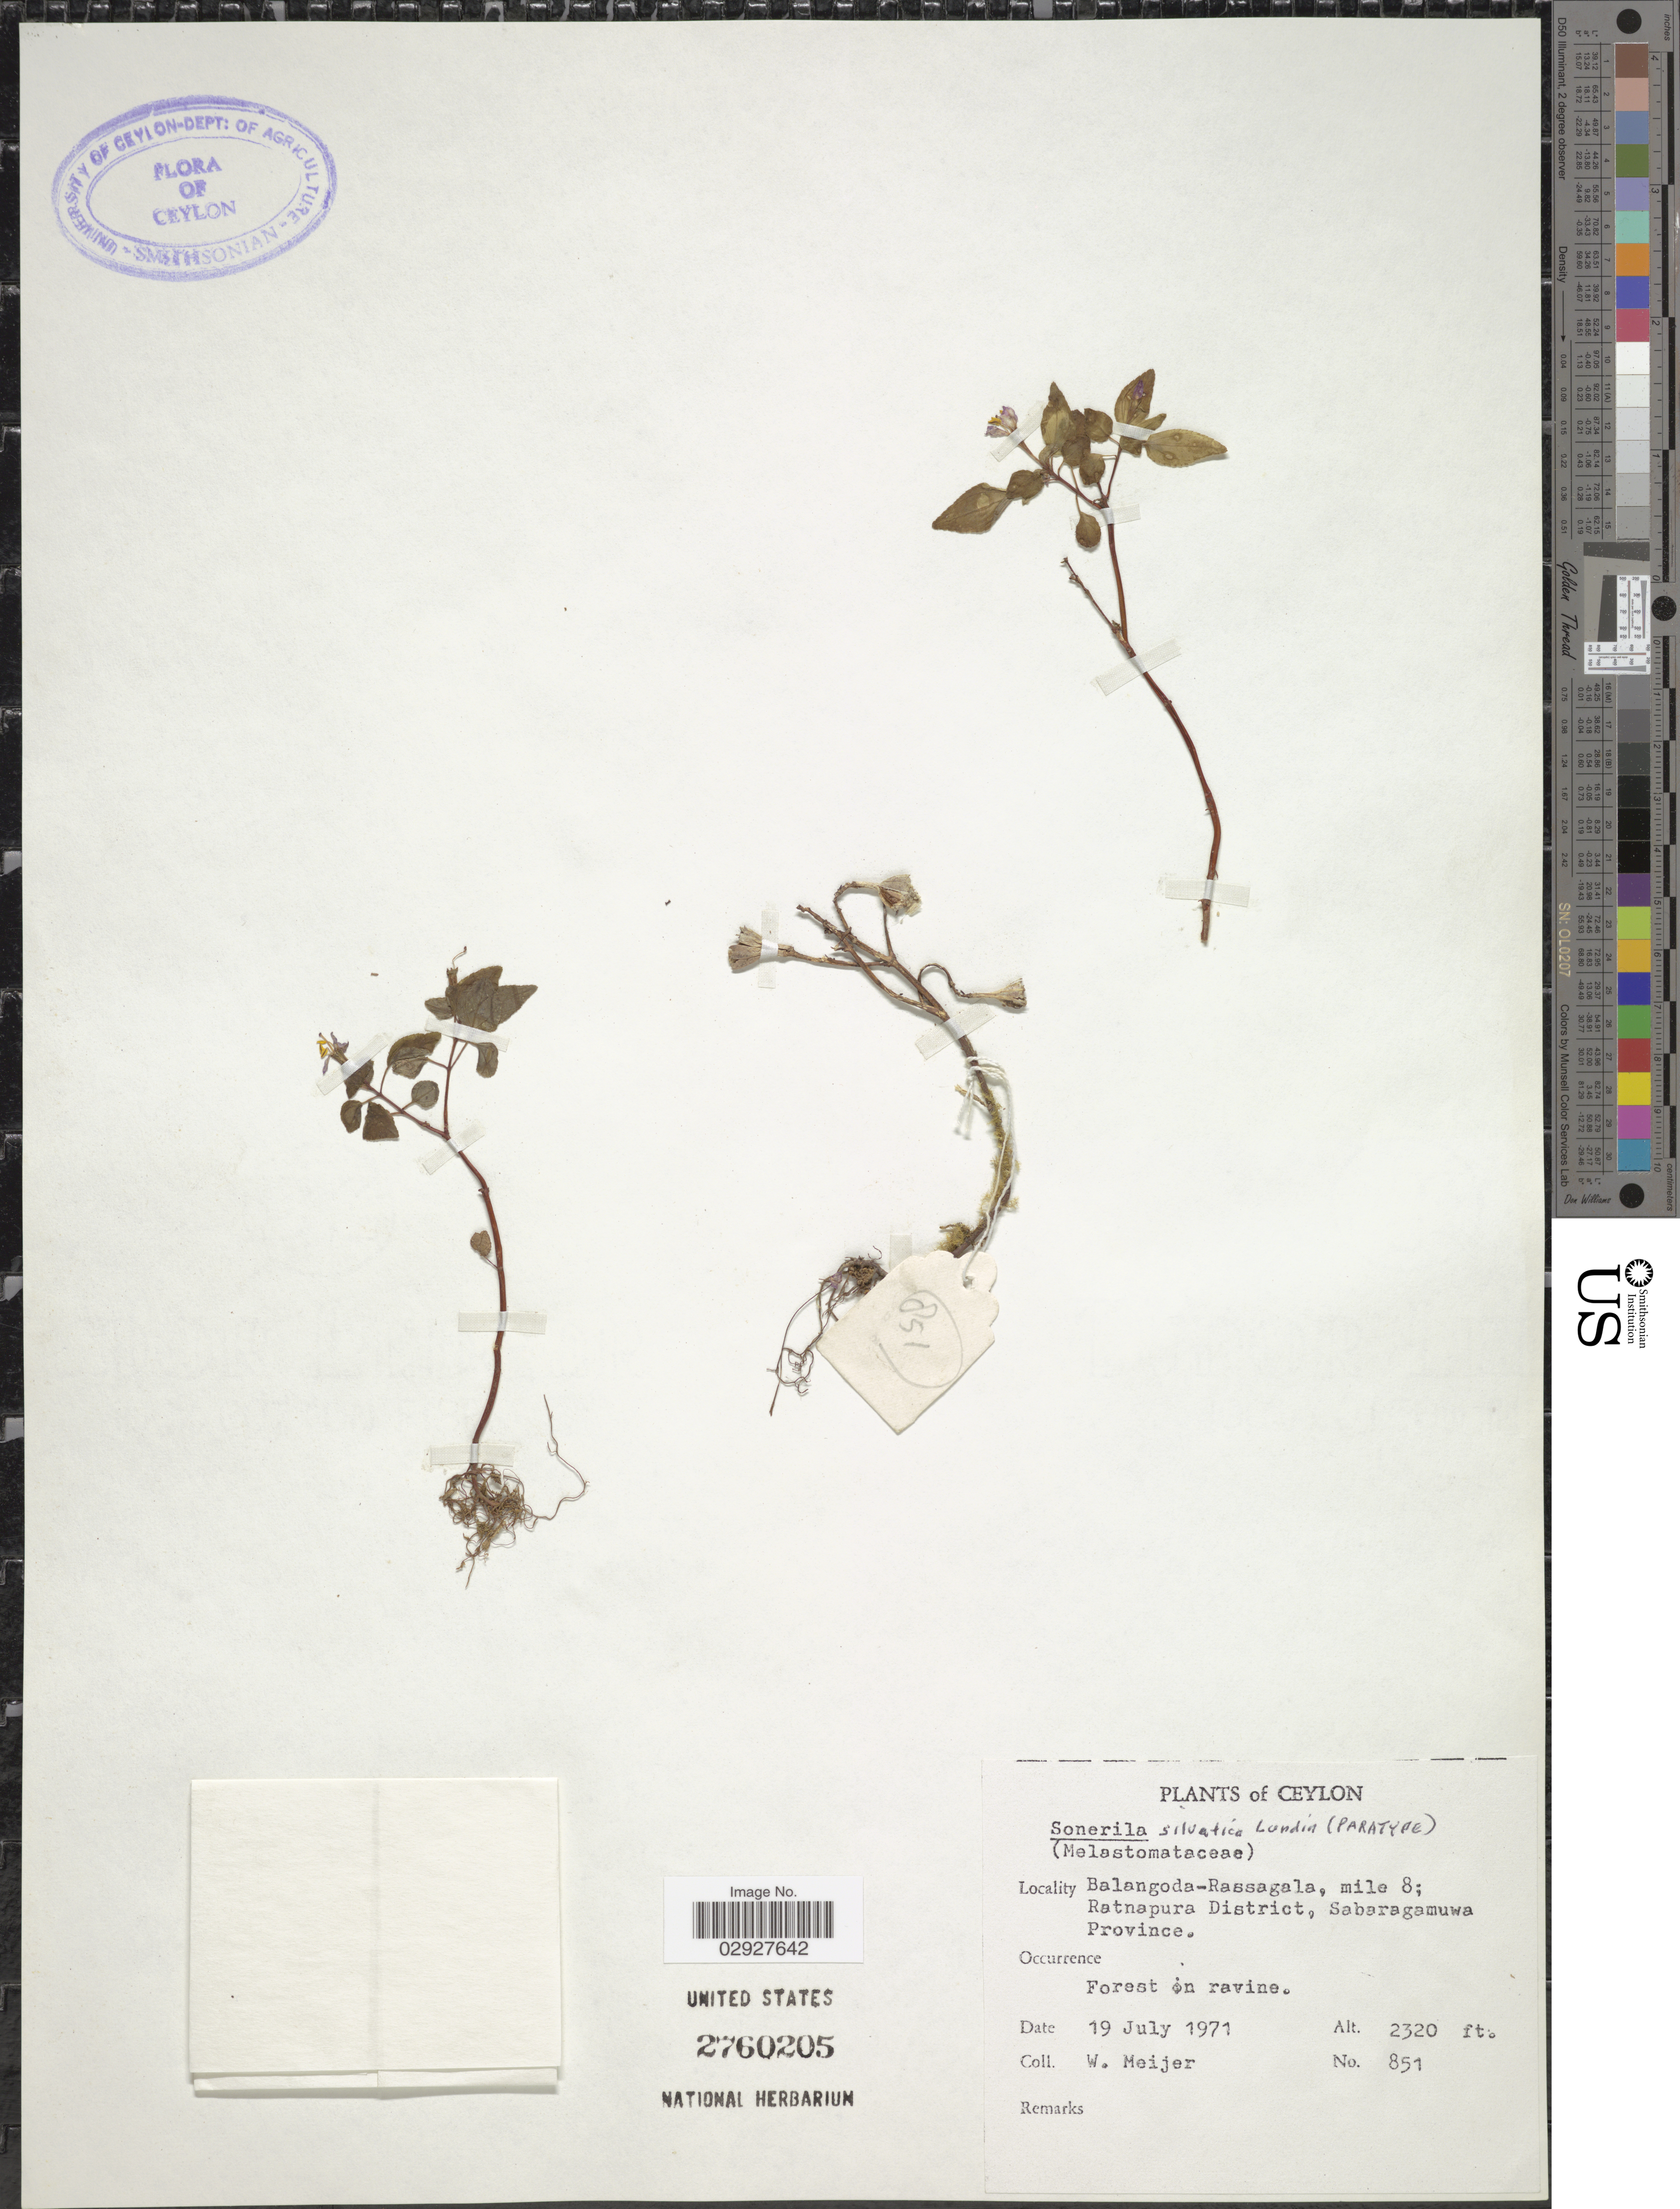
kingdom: Plantae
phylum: Tracheophyta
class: Magnoliopsida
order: Myrtales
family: Melastomataceae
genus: Sonerila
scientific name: Sonerila silvatica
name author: Lundin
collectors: W. Meijer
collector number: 851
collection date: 1971-07-19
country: Sri Lanka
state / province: Sabaragamuwa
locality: Ceylon. BalangodaRassagala, mile 8; Ratnapura District.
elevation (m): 707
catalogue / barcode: US 2760205